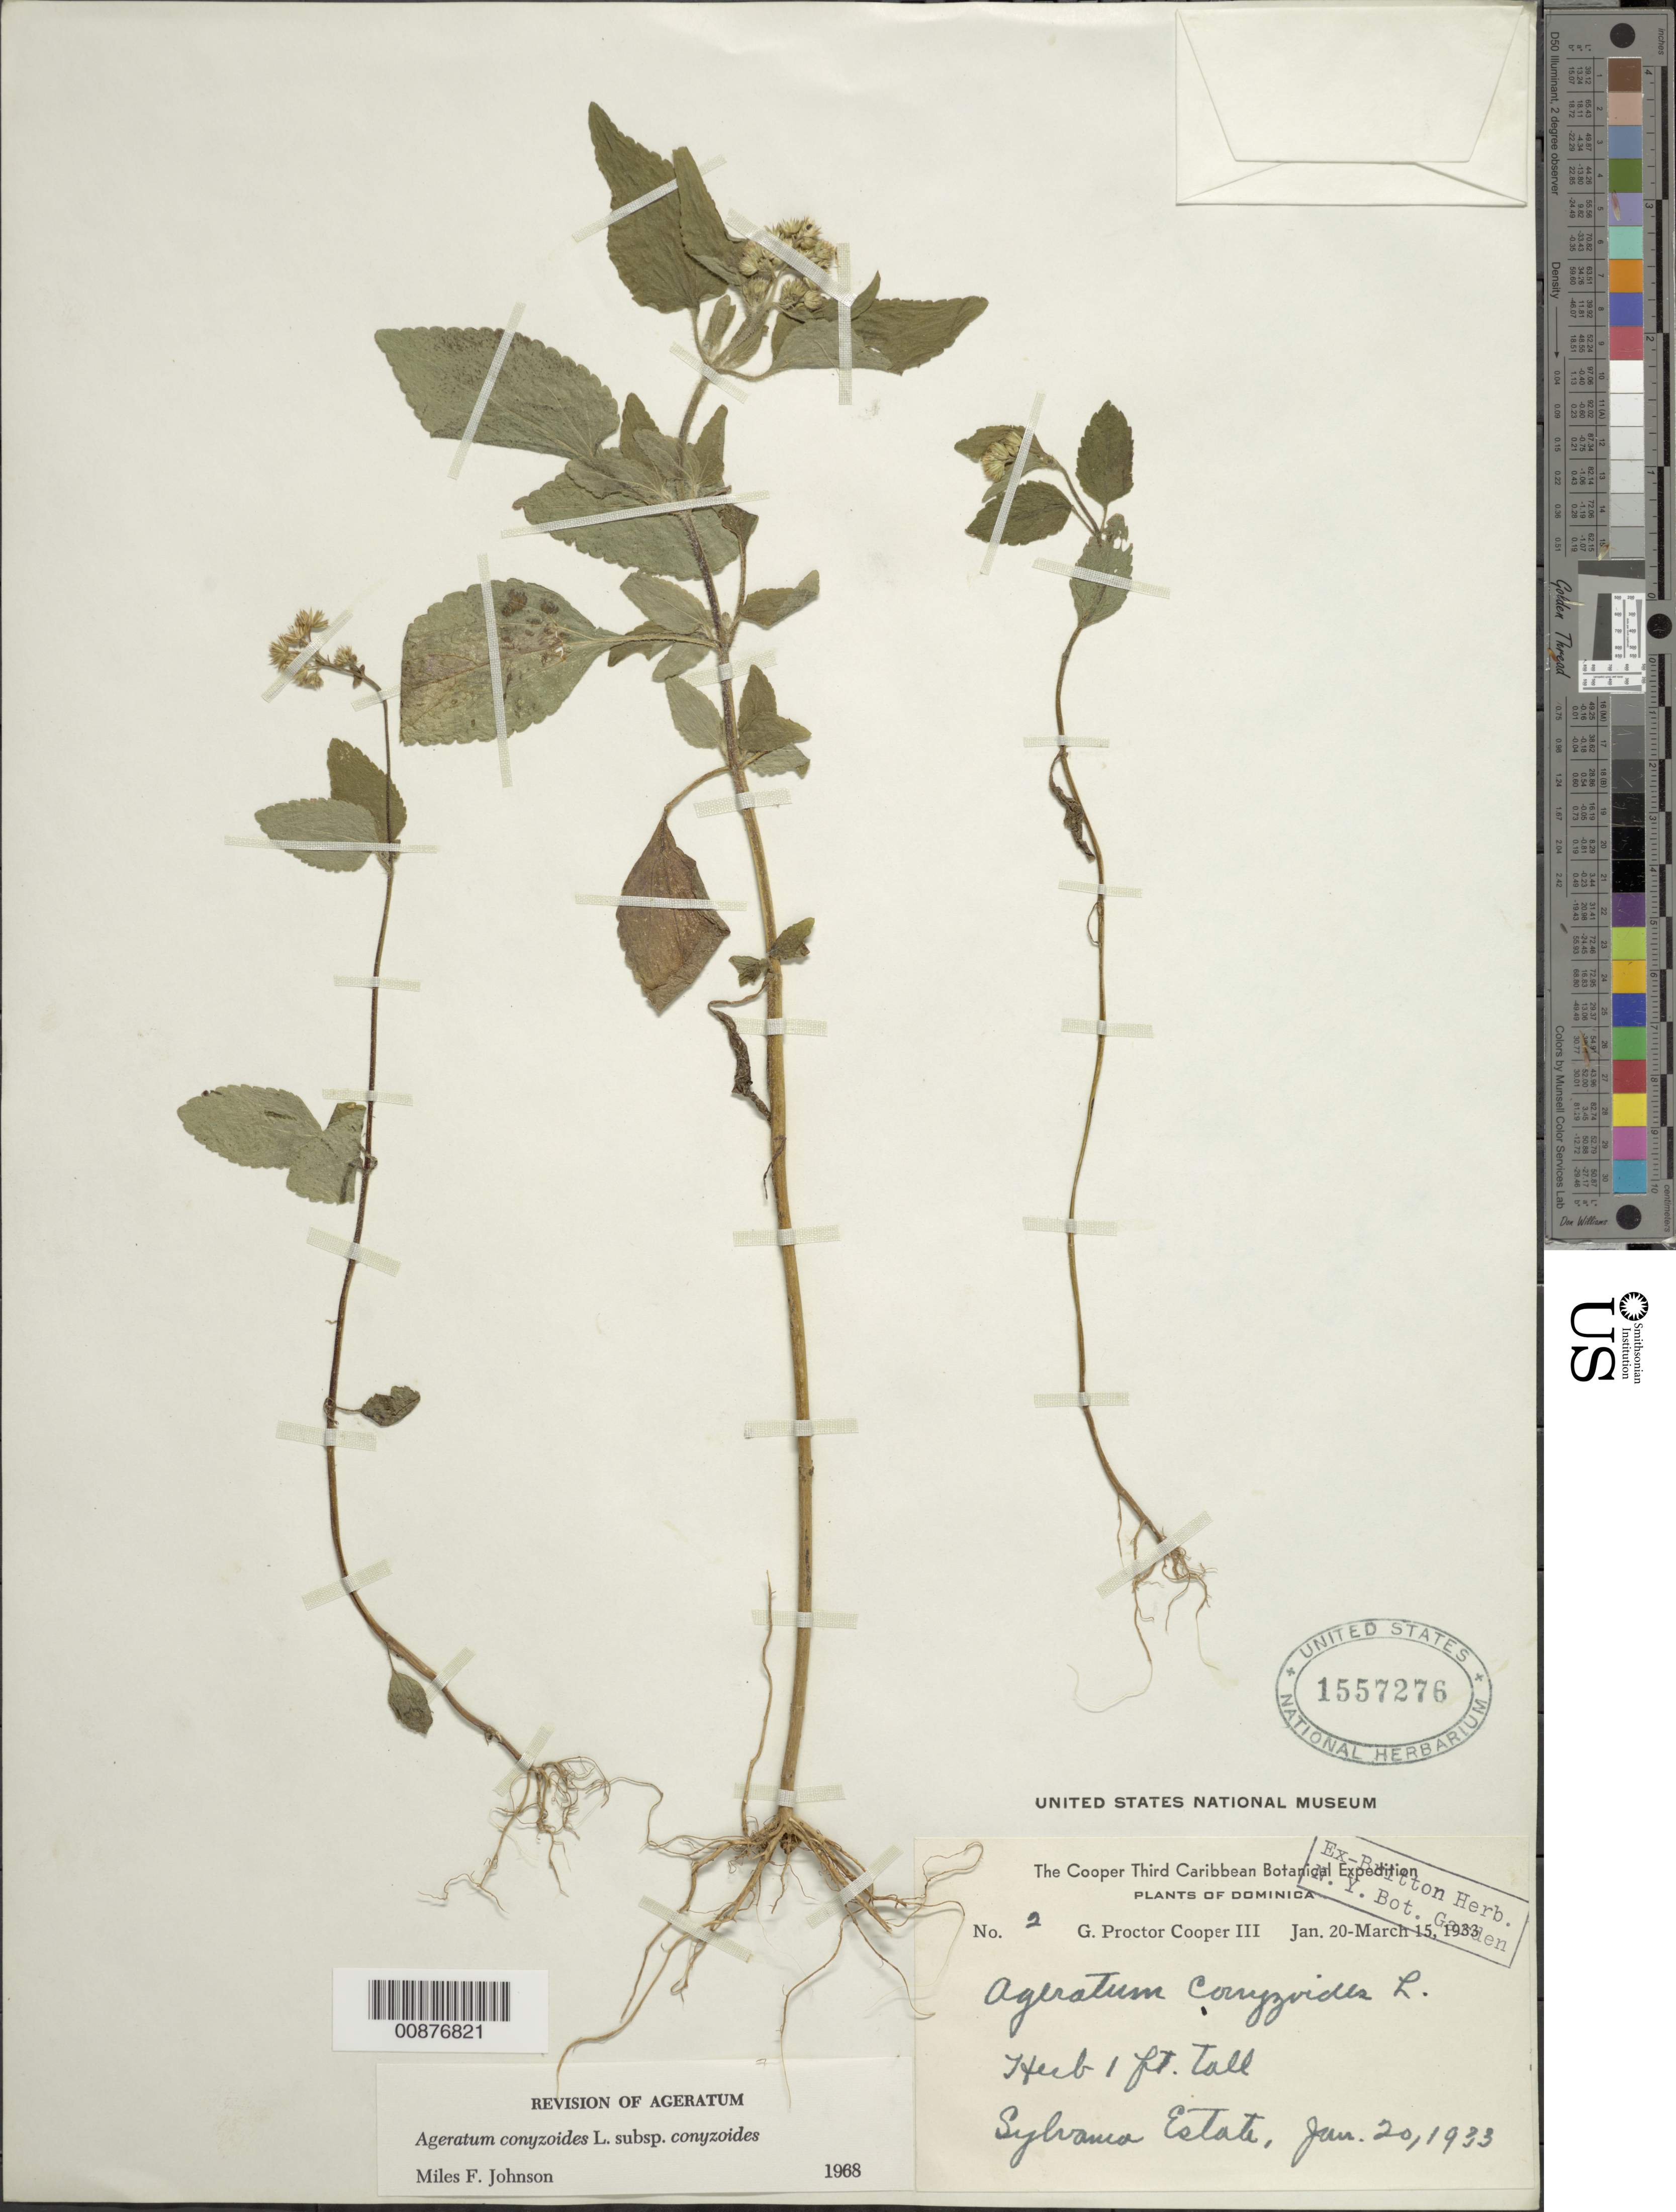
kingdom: Plantae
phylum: Tracheophyta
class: Magnoliopsida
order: Asterales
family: Asteraceae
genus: Ageratum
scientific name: Ageratum conyzoides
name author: L.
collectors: G. Cooper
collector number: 2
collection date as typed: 20 Jan 1933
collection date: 1933-01-20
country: Dominica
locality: Sylvania Estate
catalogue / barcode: US 1557276